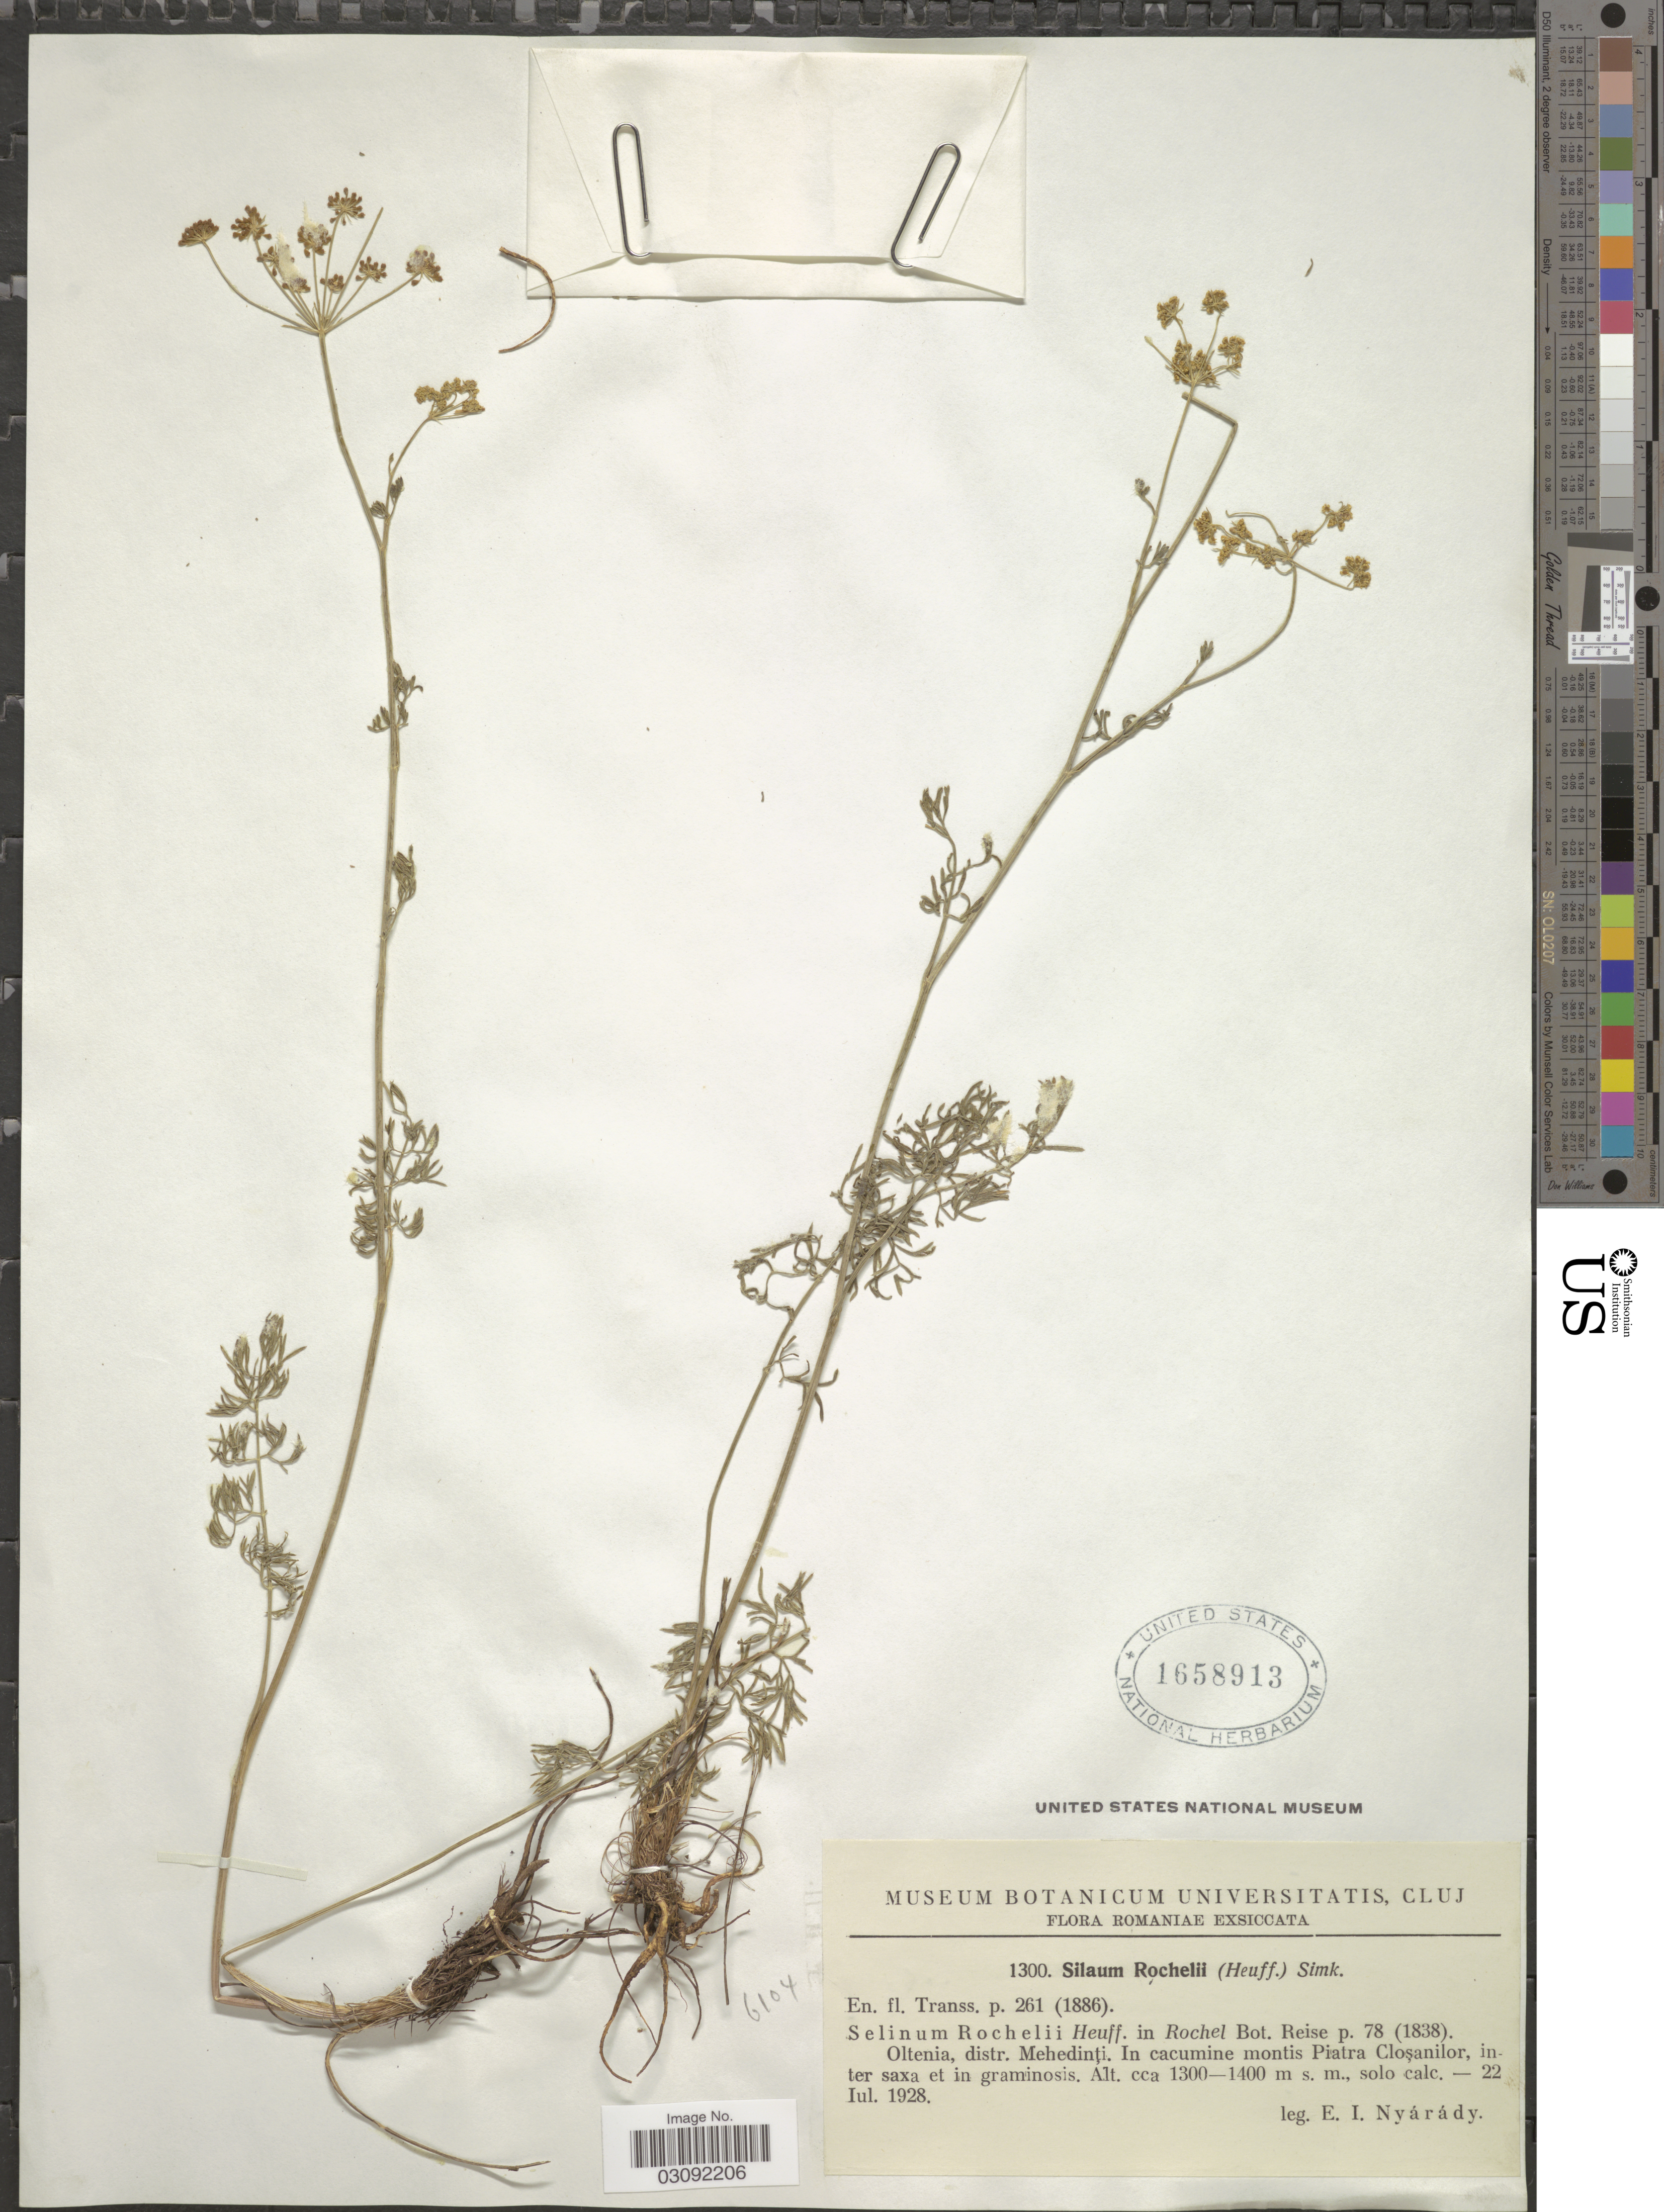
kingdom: Plantae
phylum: Tracheophyta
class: Magnoliopsida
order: Apiales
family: Apiaceae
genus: Silaum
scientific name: Silaum rochelii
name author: (Heuff. ex Rochel) Simonk.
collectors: E. Nyárády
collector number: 1300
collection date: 1928-06-22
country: Romania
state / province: Mehedinti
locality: Romaniae. Oltenia, distr. Mehedinţi. In cacumine montis Piatra Cloşanilor, inter saxa et in grainosis.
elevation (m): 1300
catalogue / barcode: US 1658913